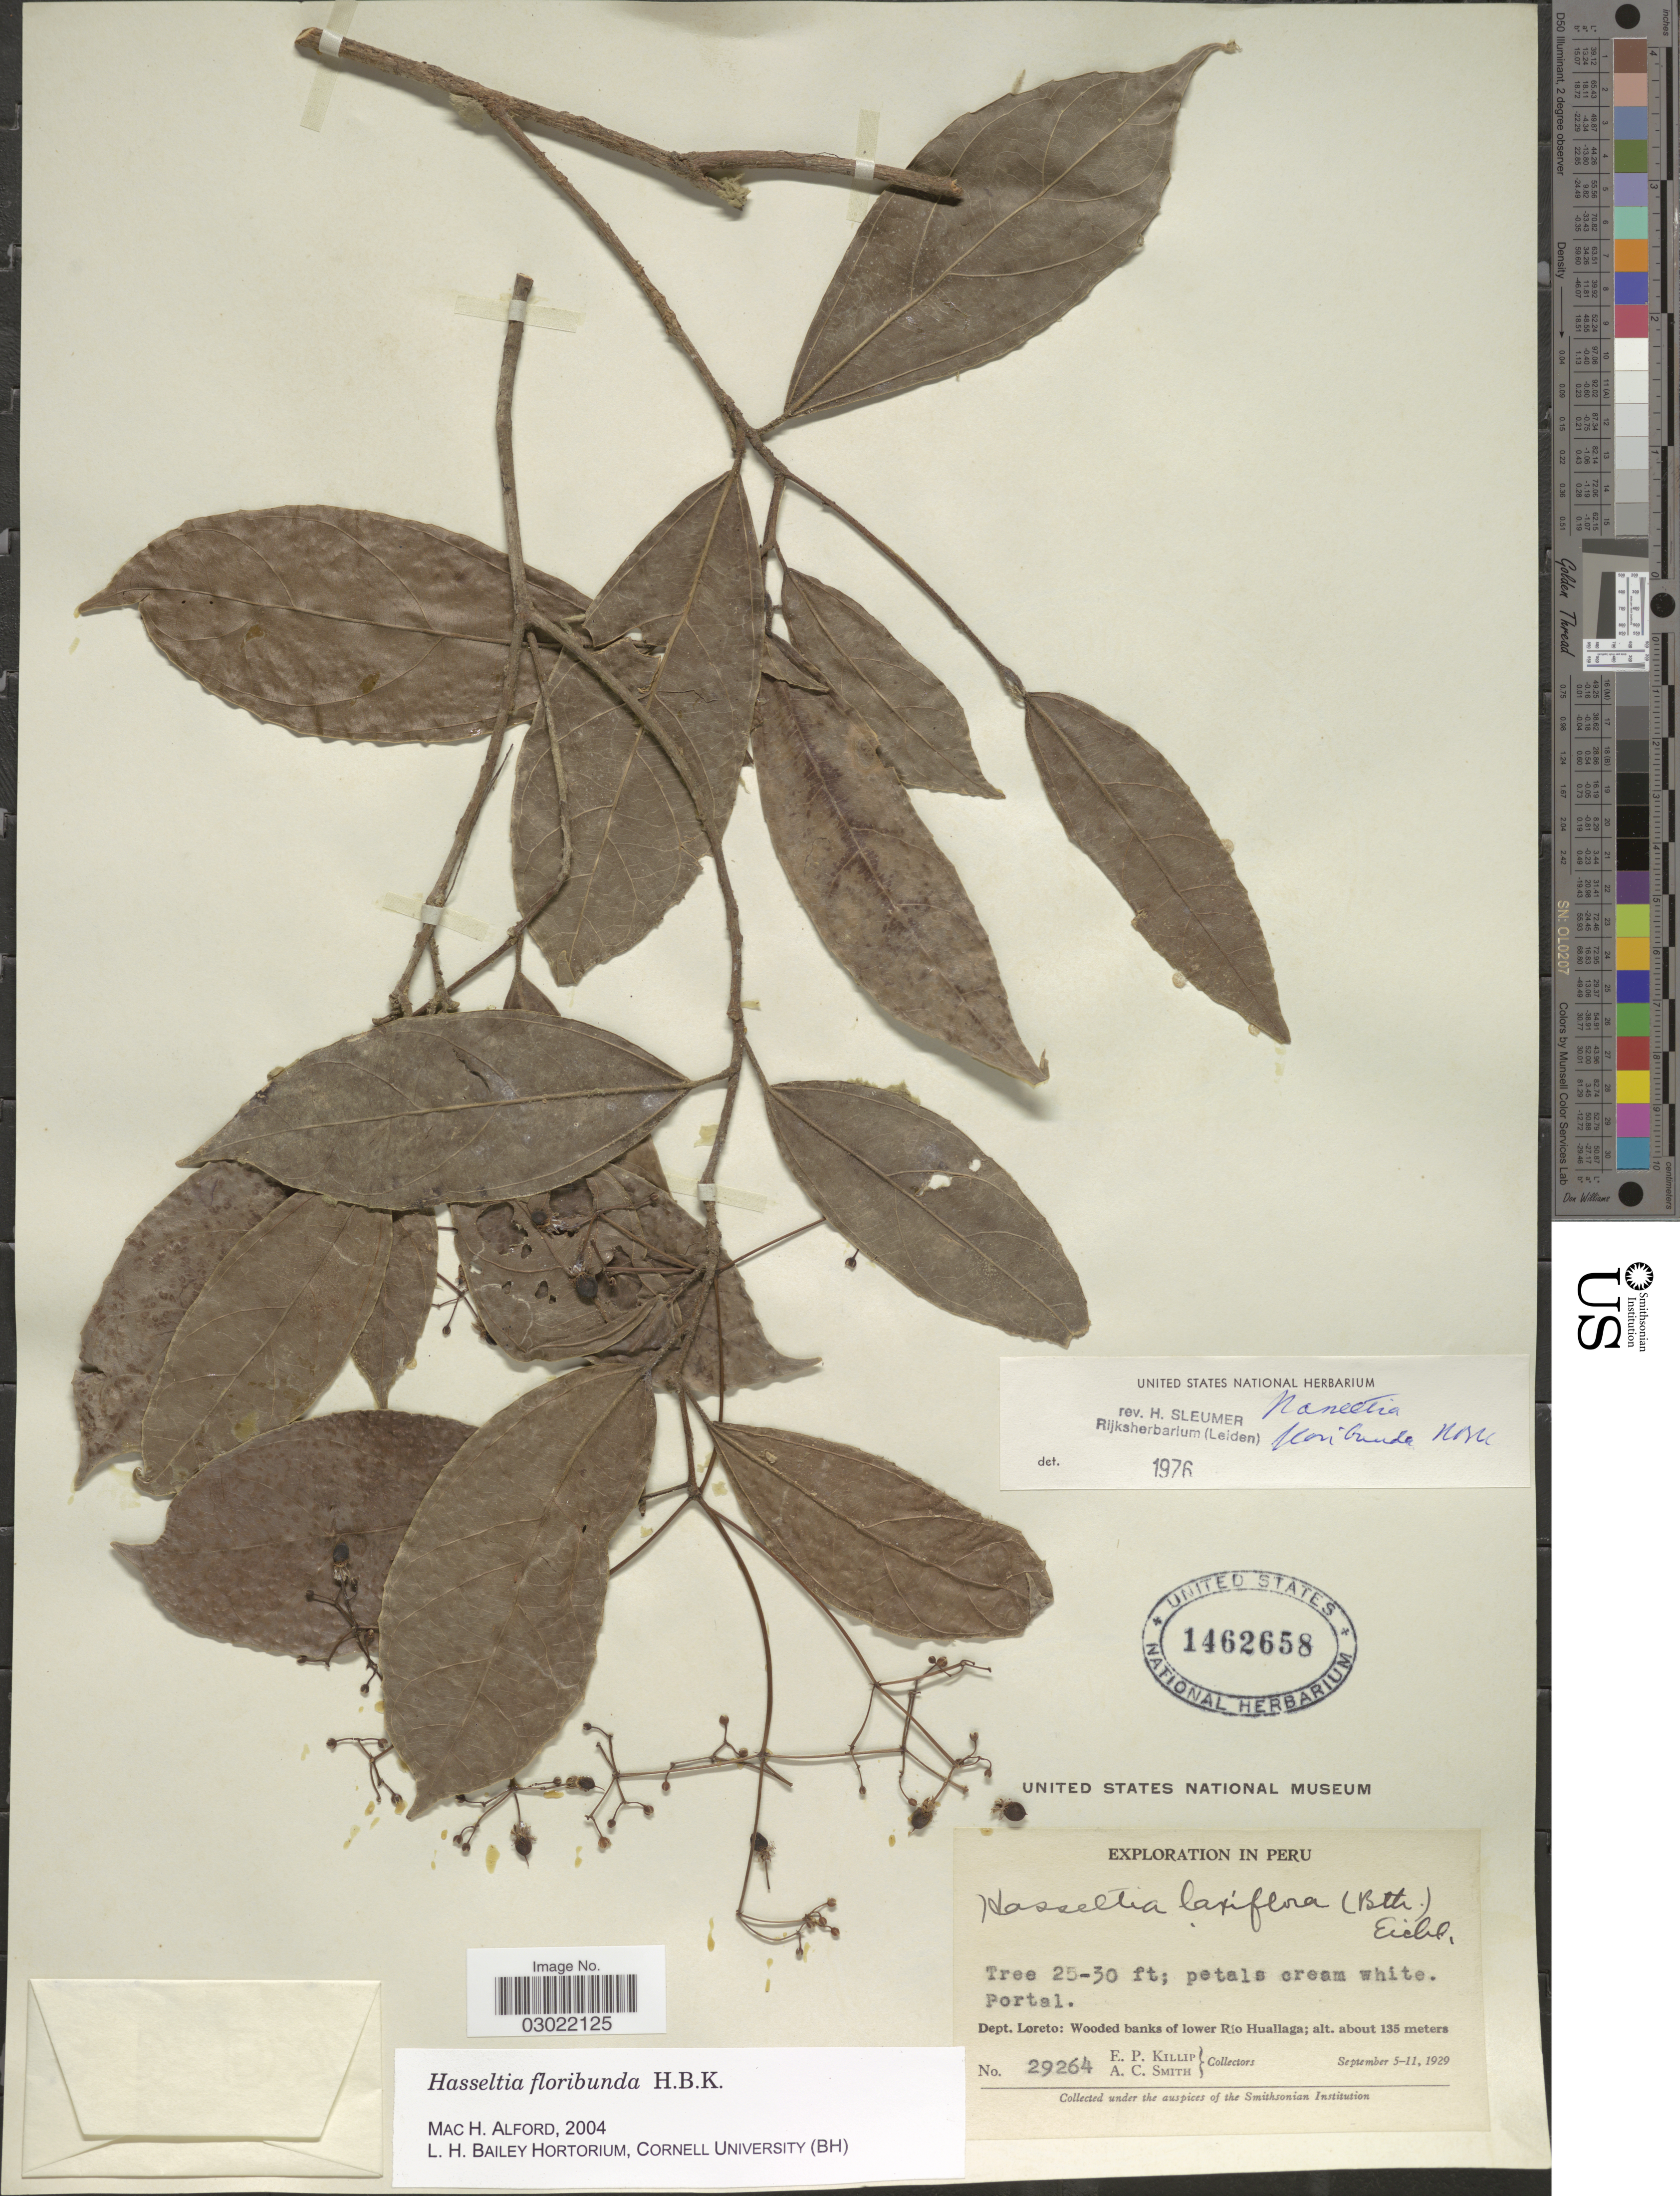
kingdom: Plantae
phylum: Tracheophyta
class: Magnoliopsida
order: Malpighiales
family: Salicaceae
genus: Hasseltia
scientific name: Hasseltia floribunda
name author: Kunth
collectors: E. P. Killip & A. C. Smith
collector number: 29264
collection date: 1929-09-05/1929-09-11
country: Peru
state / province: Loreto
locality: Dept. Loreto: Wooded banks of lower Río Huallaga.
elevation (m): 135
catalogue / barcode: US 1462658